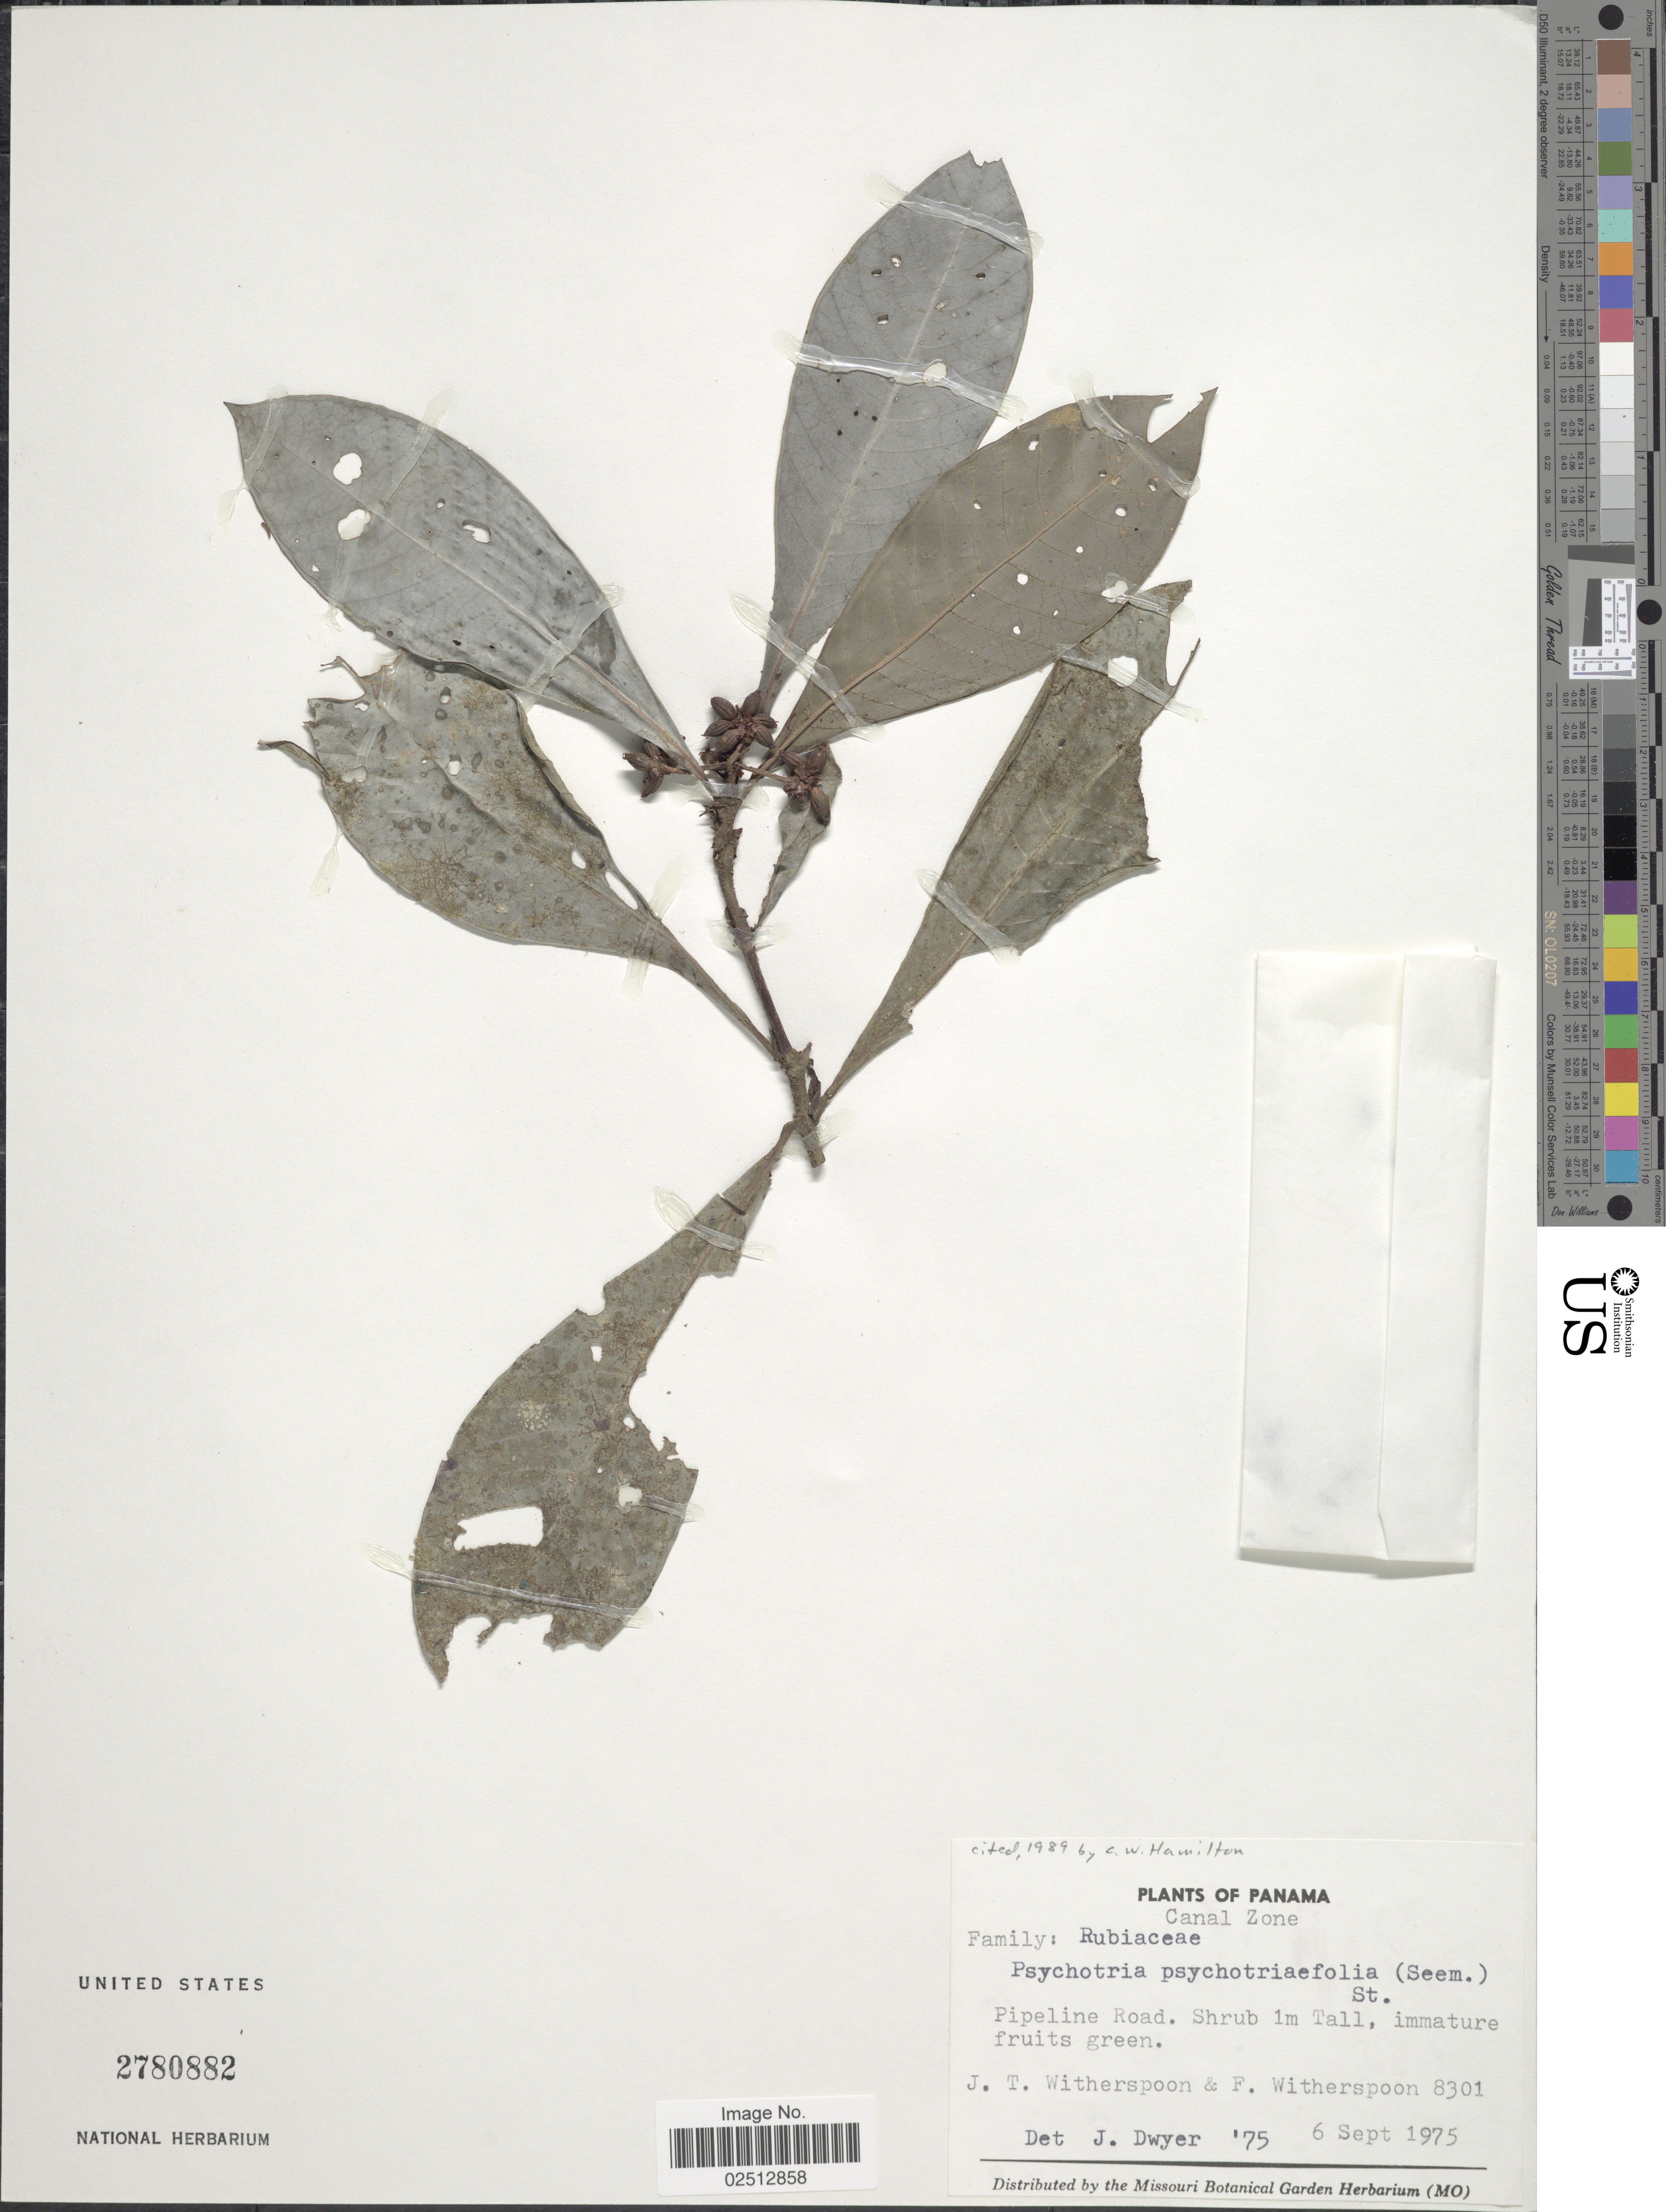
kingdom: Plantae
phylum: Tracheophyta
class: Magnoliopsida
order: Gentianales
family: Rubiaceae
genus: Psychotria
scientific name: Psychotria psychotriaefolia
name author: (Seem.) Standl.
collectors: J. Witherspoon & F. Witherspoon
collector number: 8301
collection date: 1975-09-06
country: Panama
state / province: Colón / Panamá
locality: Canal Zone. Pipeline Road.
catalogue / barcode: US 2780882